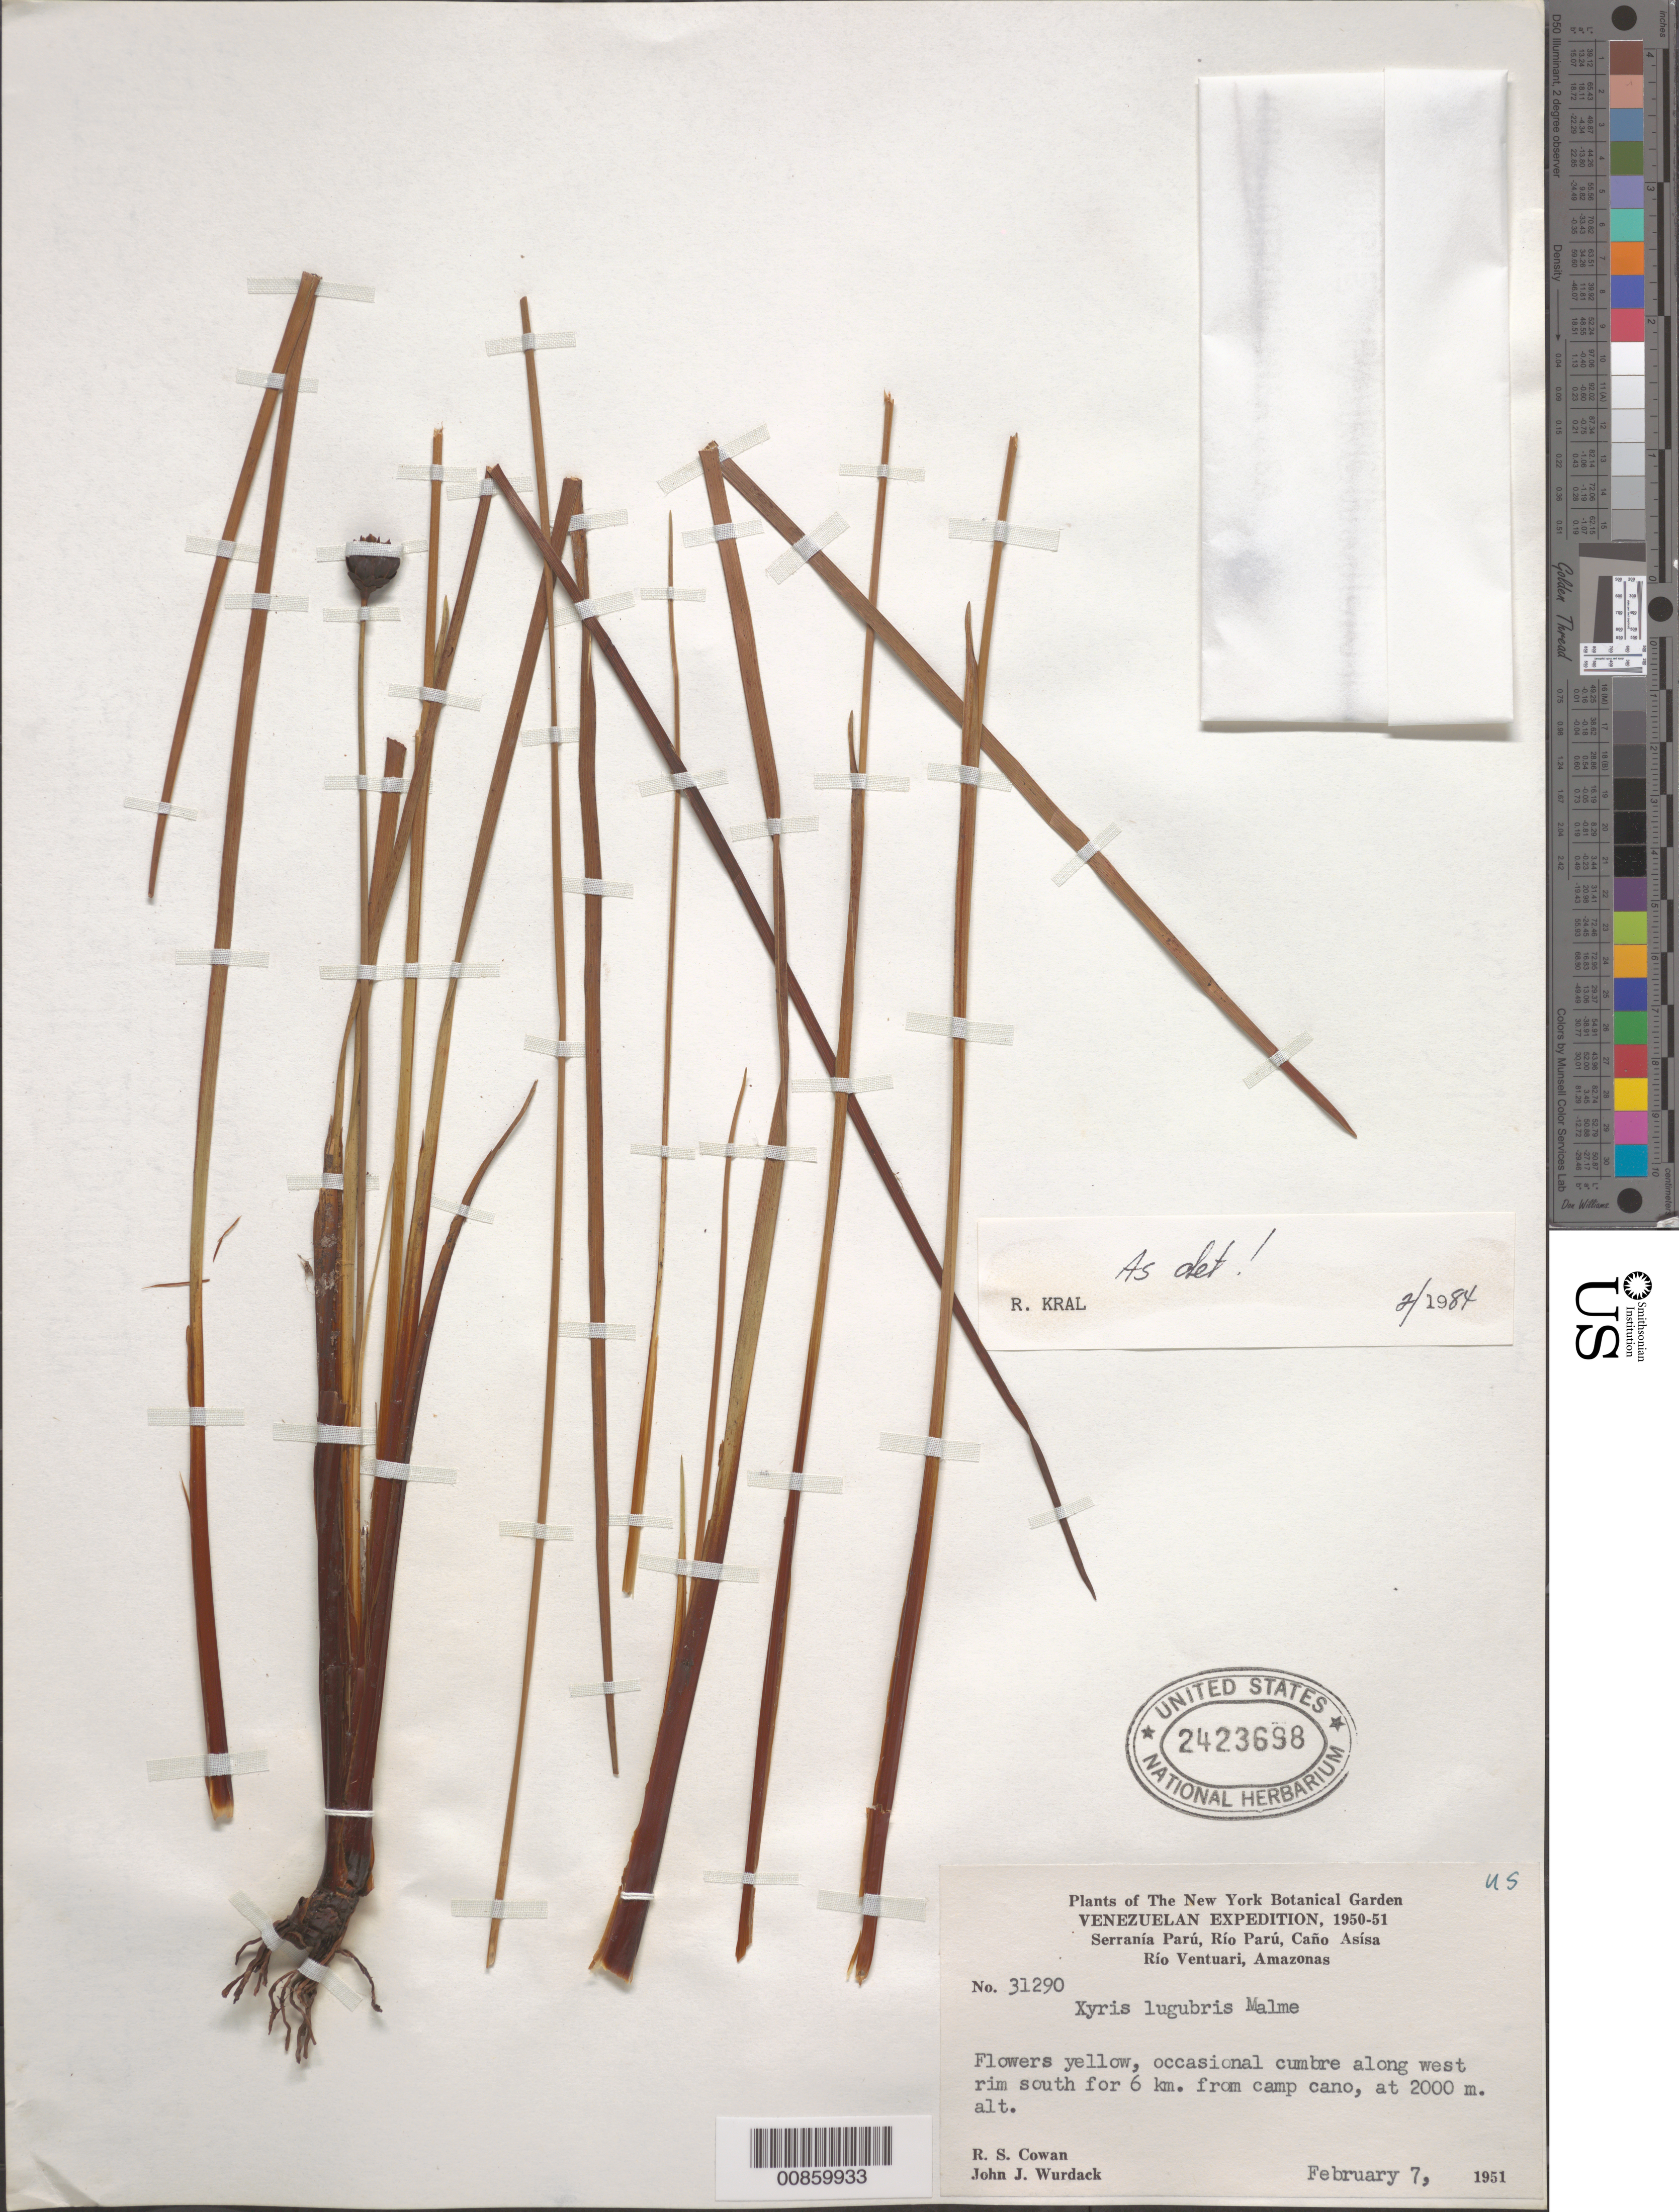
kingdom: Plantae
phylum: Tracheophyta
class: Liliopsida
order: Poales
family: Xyridaceae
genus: Xyris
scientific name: Xyris lugubris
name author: Malme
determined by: Kral, Robert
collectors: R. S. Cowan & J. J. Wurdack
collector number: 31290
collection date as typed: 7-Feb-51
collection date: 1951-02-07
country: Venezuela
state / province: Amazonas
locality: Serranía Parú; Río Parú; Caño Asísa; Río Ventuari; cumbre along west rim south for 6 km from camp cano.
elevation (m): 2000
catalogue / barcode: US 2423698